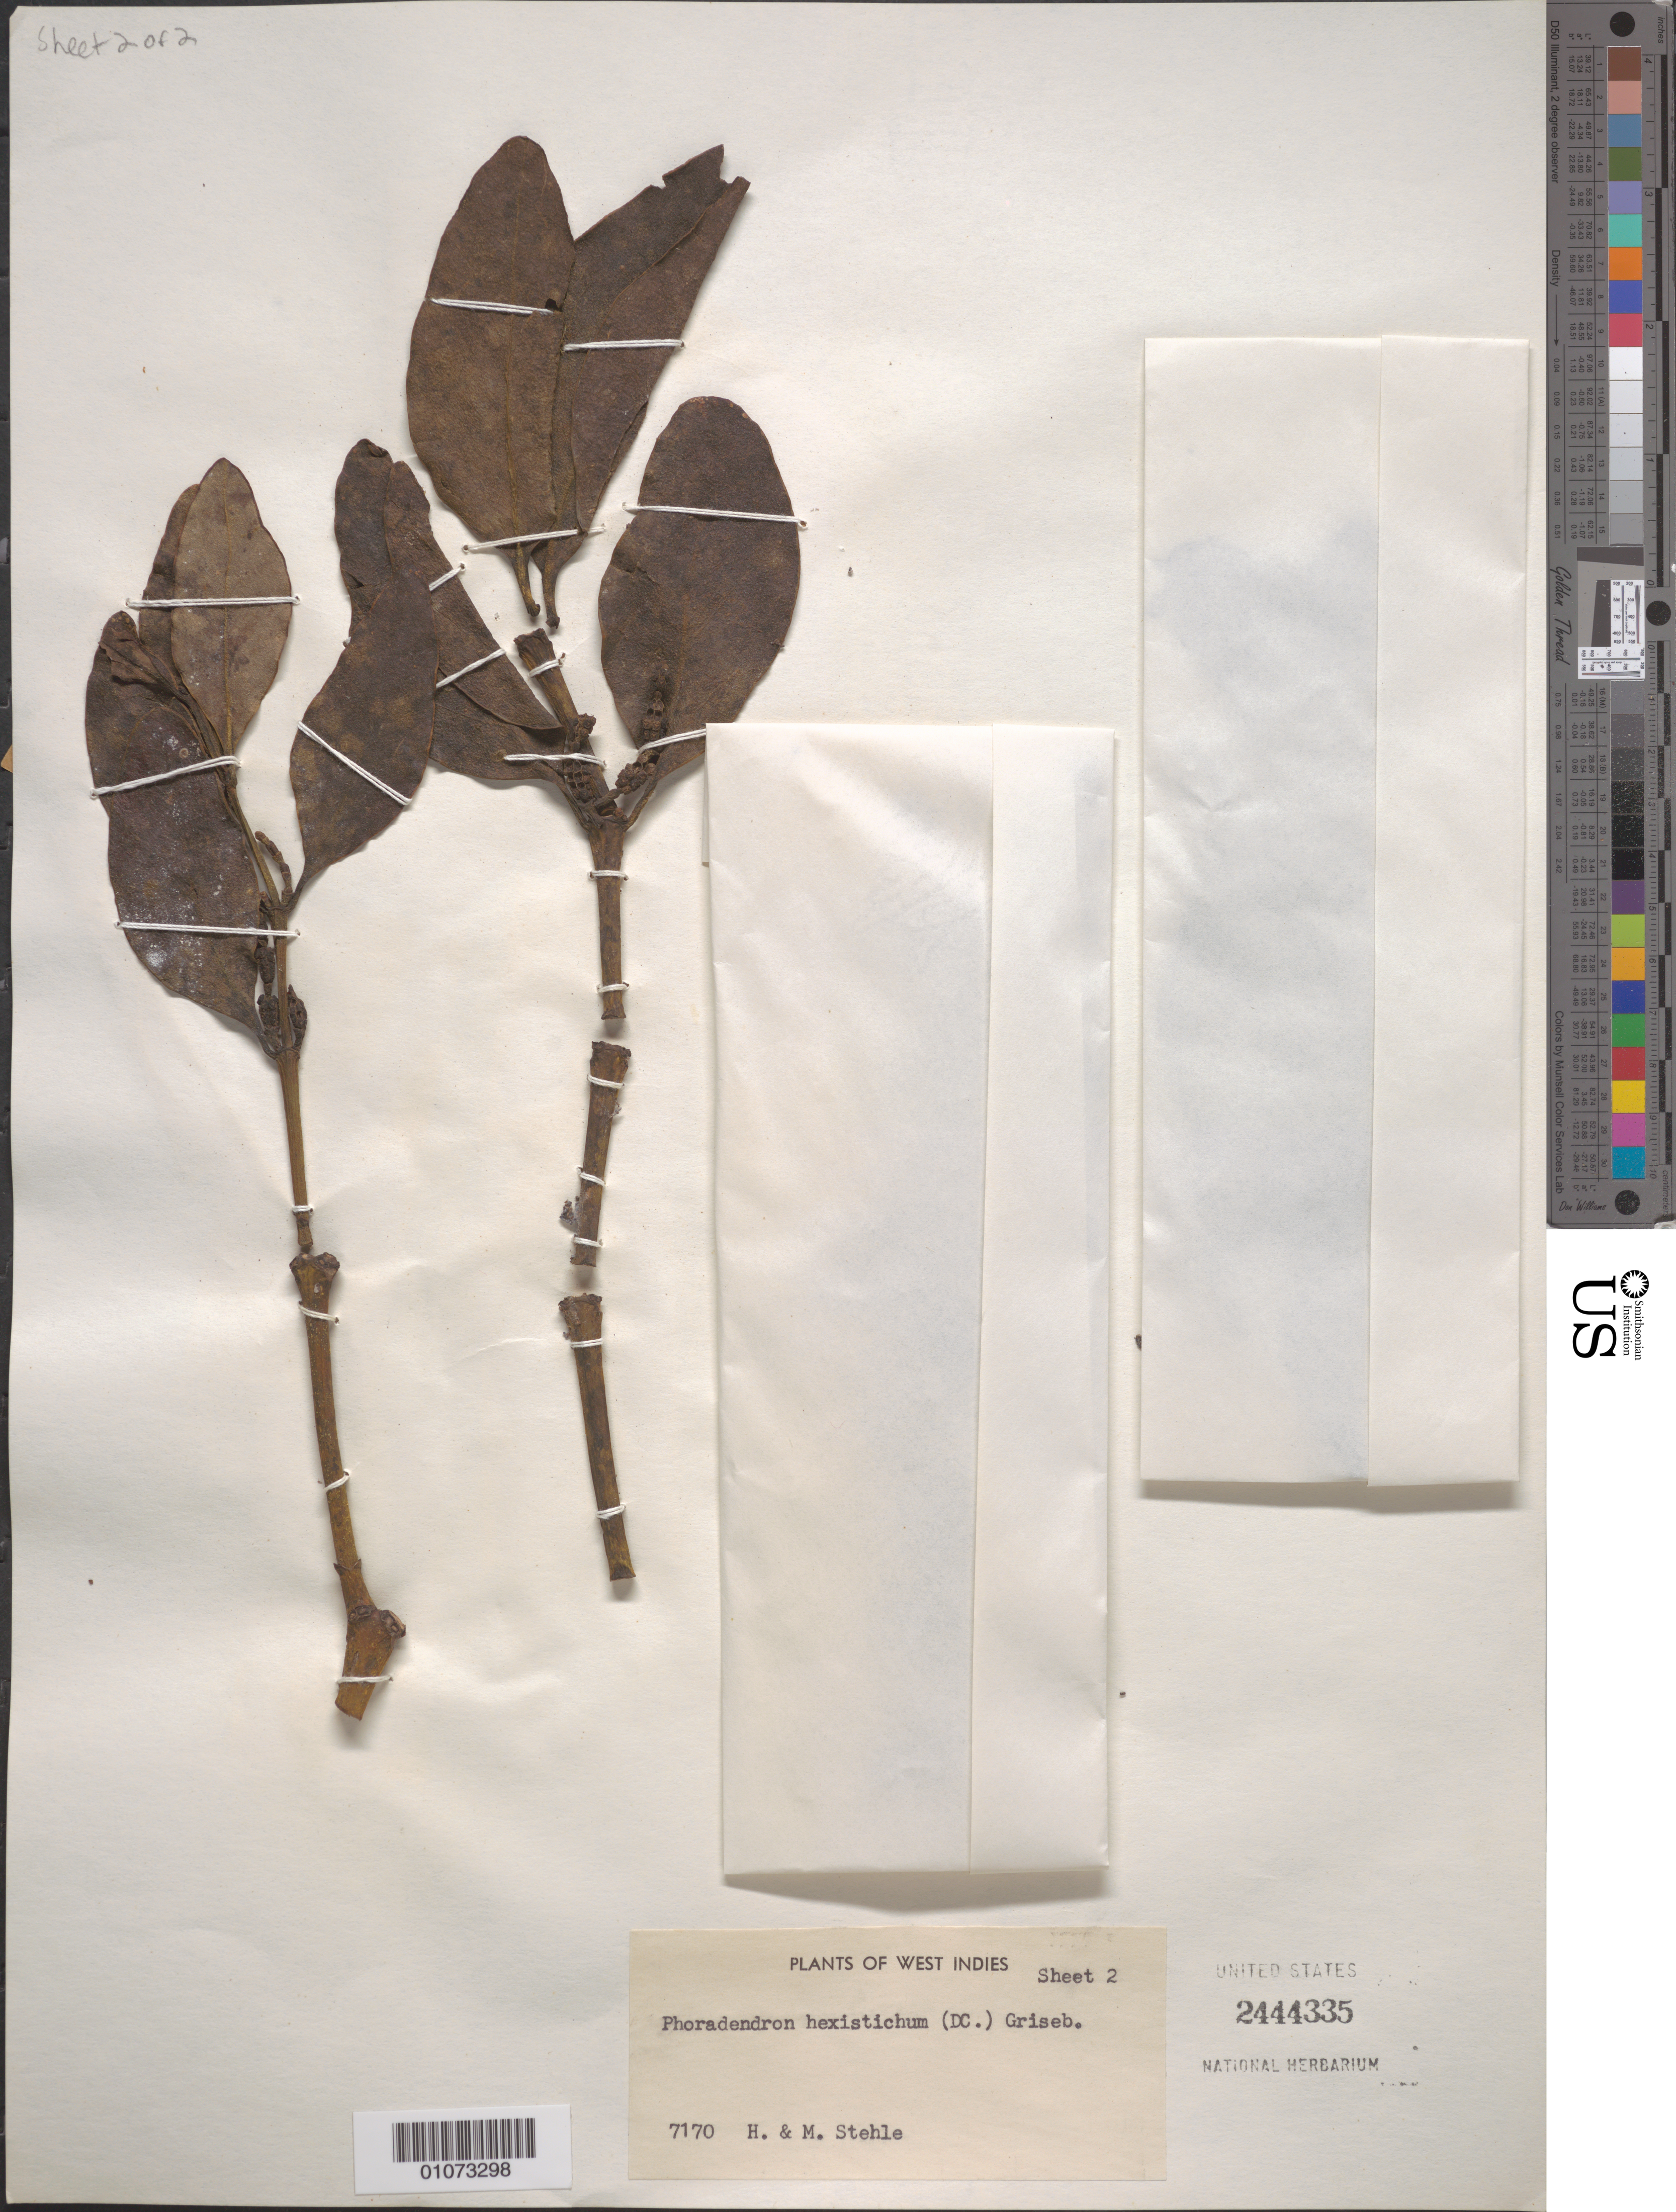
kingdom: Plantae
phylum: Tracheophyta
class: Magnoliopsida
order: Santalales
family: Viscaceae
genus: Phoradendron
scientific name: Phoradendron hexastichum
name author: (DC.) Griseb.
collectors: H. Stehlé & M. Stehlé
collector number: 7170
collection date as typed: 06 Sep 1939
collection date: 1939-09-06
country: Martinique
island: Martinique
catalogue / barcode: US 2444335